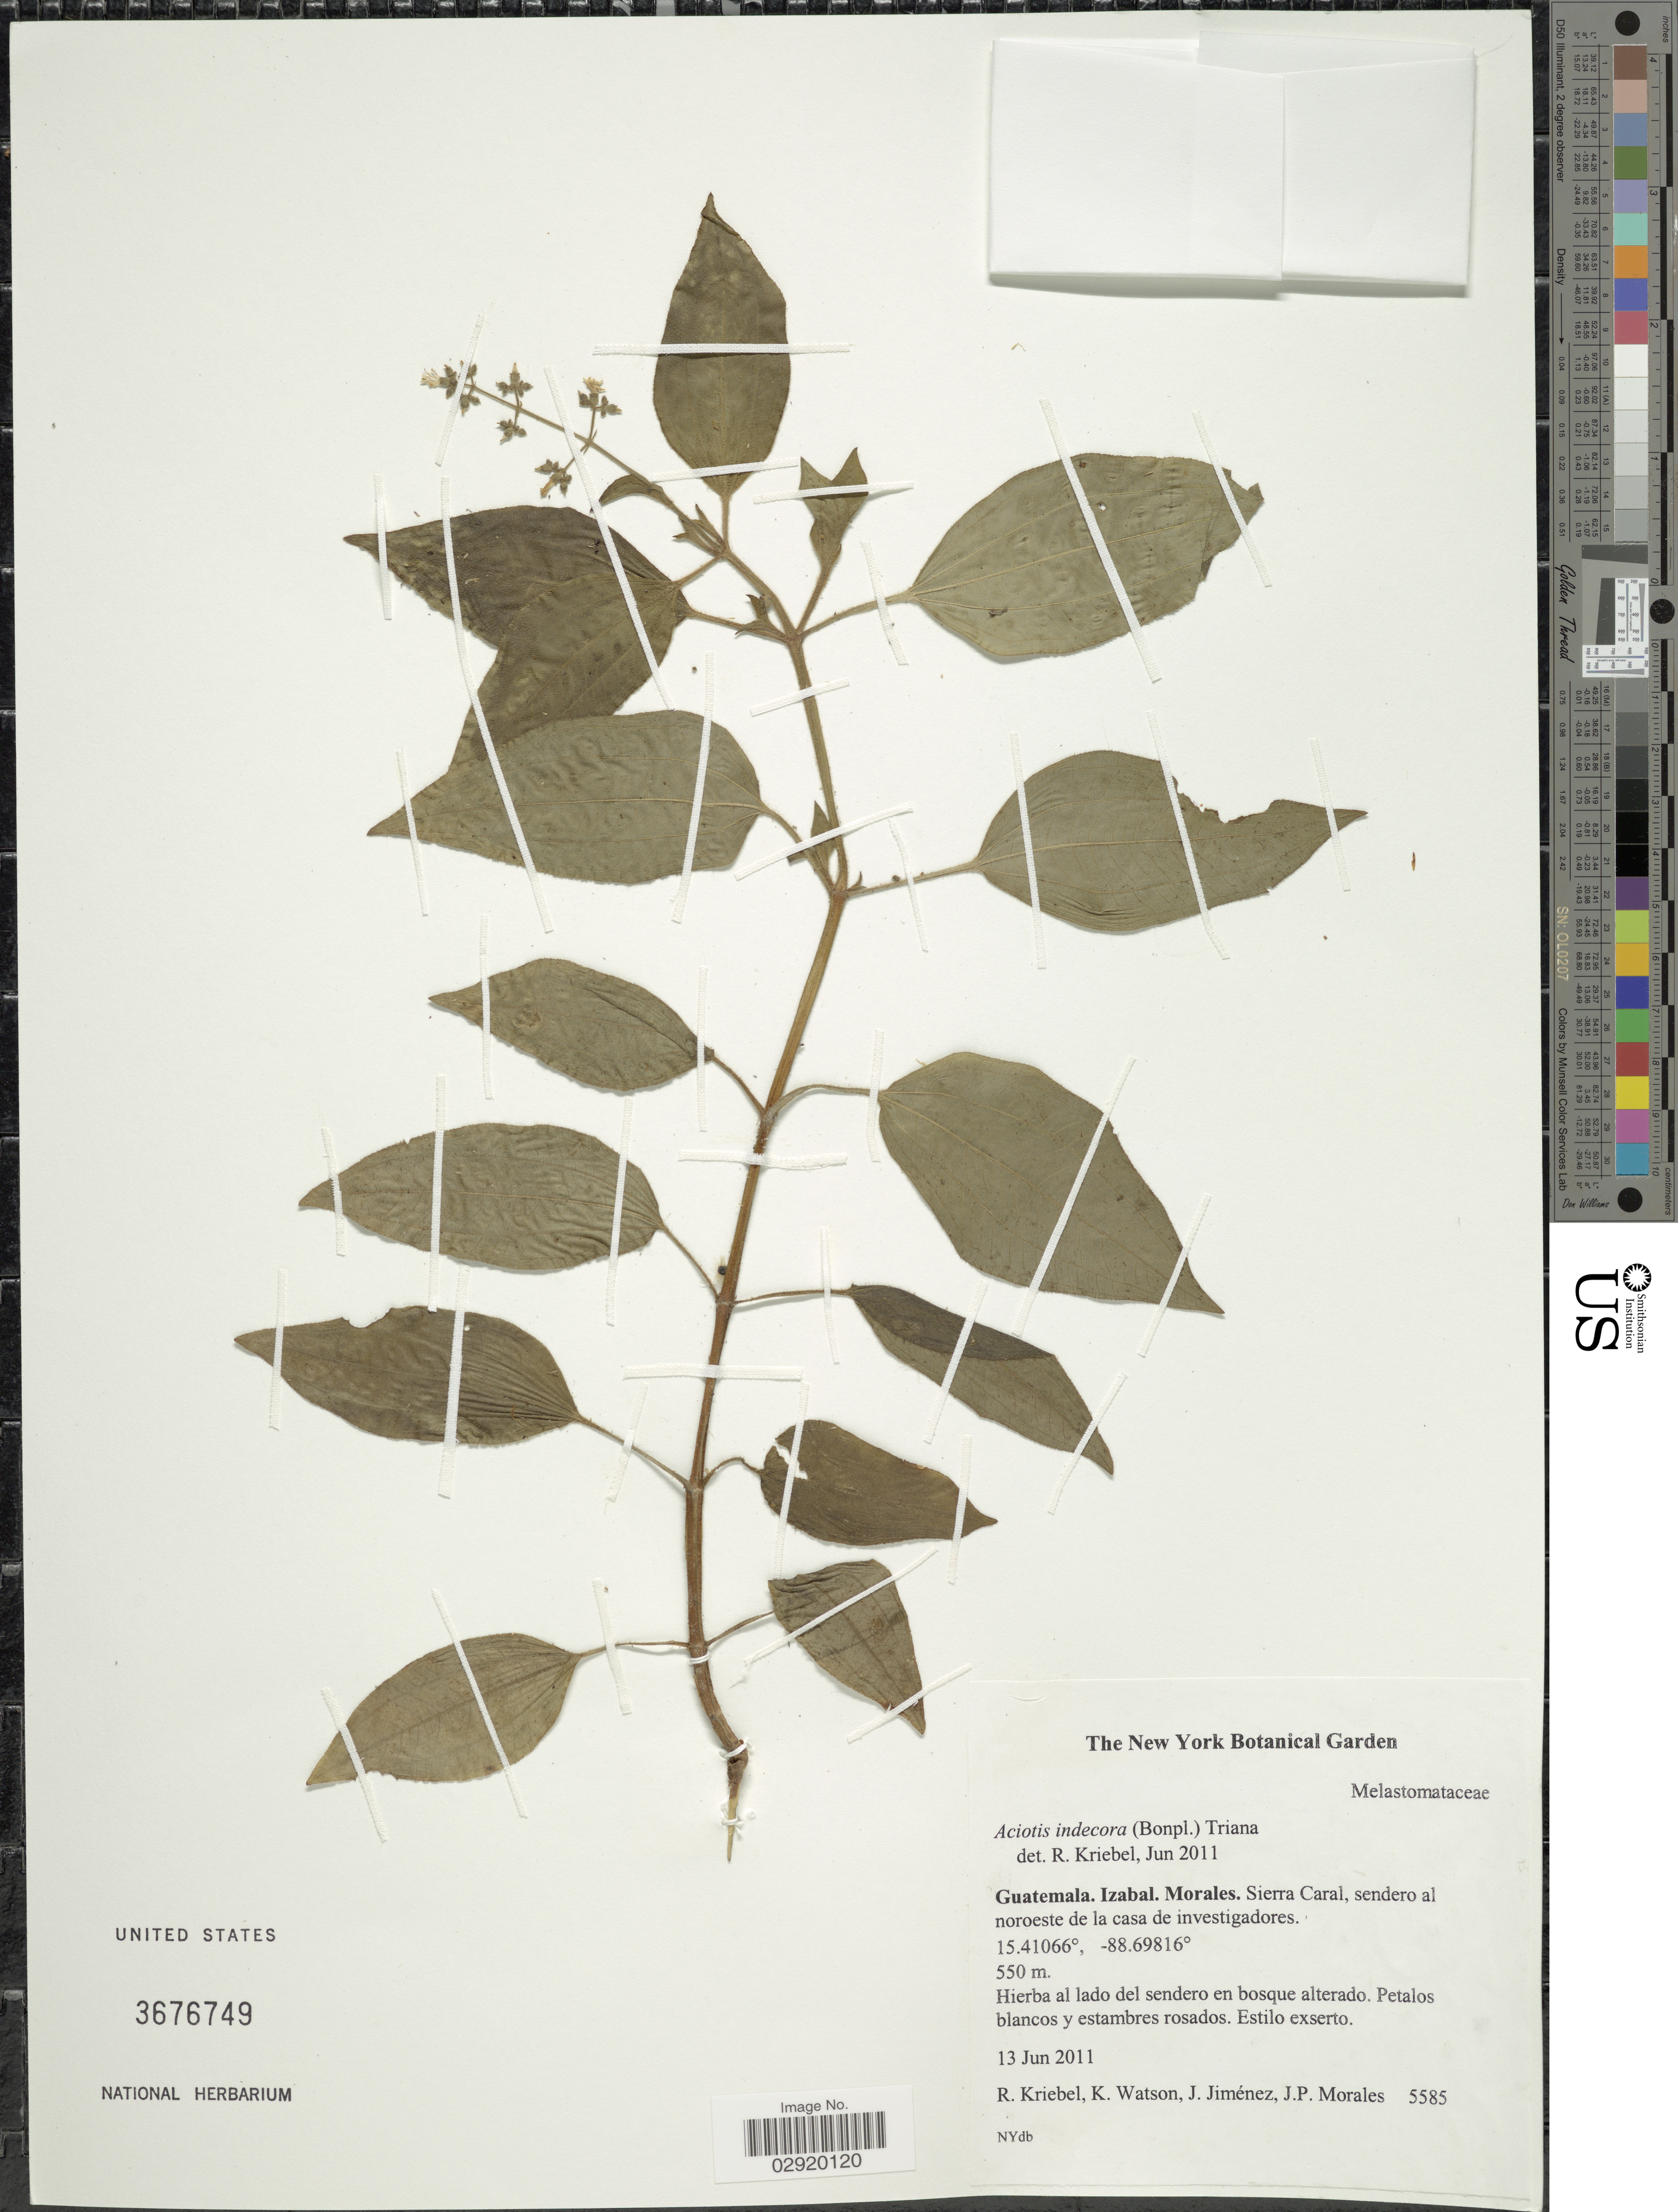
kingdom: Plantae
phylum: Tracheophyta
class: Magnoliopsida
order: Myrtales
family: Melastomataceae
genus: Aciotis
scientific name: Aciotis indecora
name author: (Bonpl.) Triana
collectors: R. Kriebel, K. Watson, J. Jiménez Ramírez & J. Morales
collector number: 5585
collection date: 2011-06-13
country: Guatemala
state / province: Izabal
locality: Morales. Sierra Caral, sendero al noroeste de la casa de investigadores.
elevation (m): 550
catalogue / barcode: US 3676749